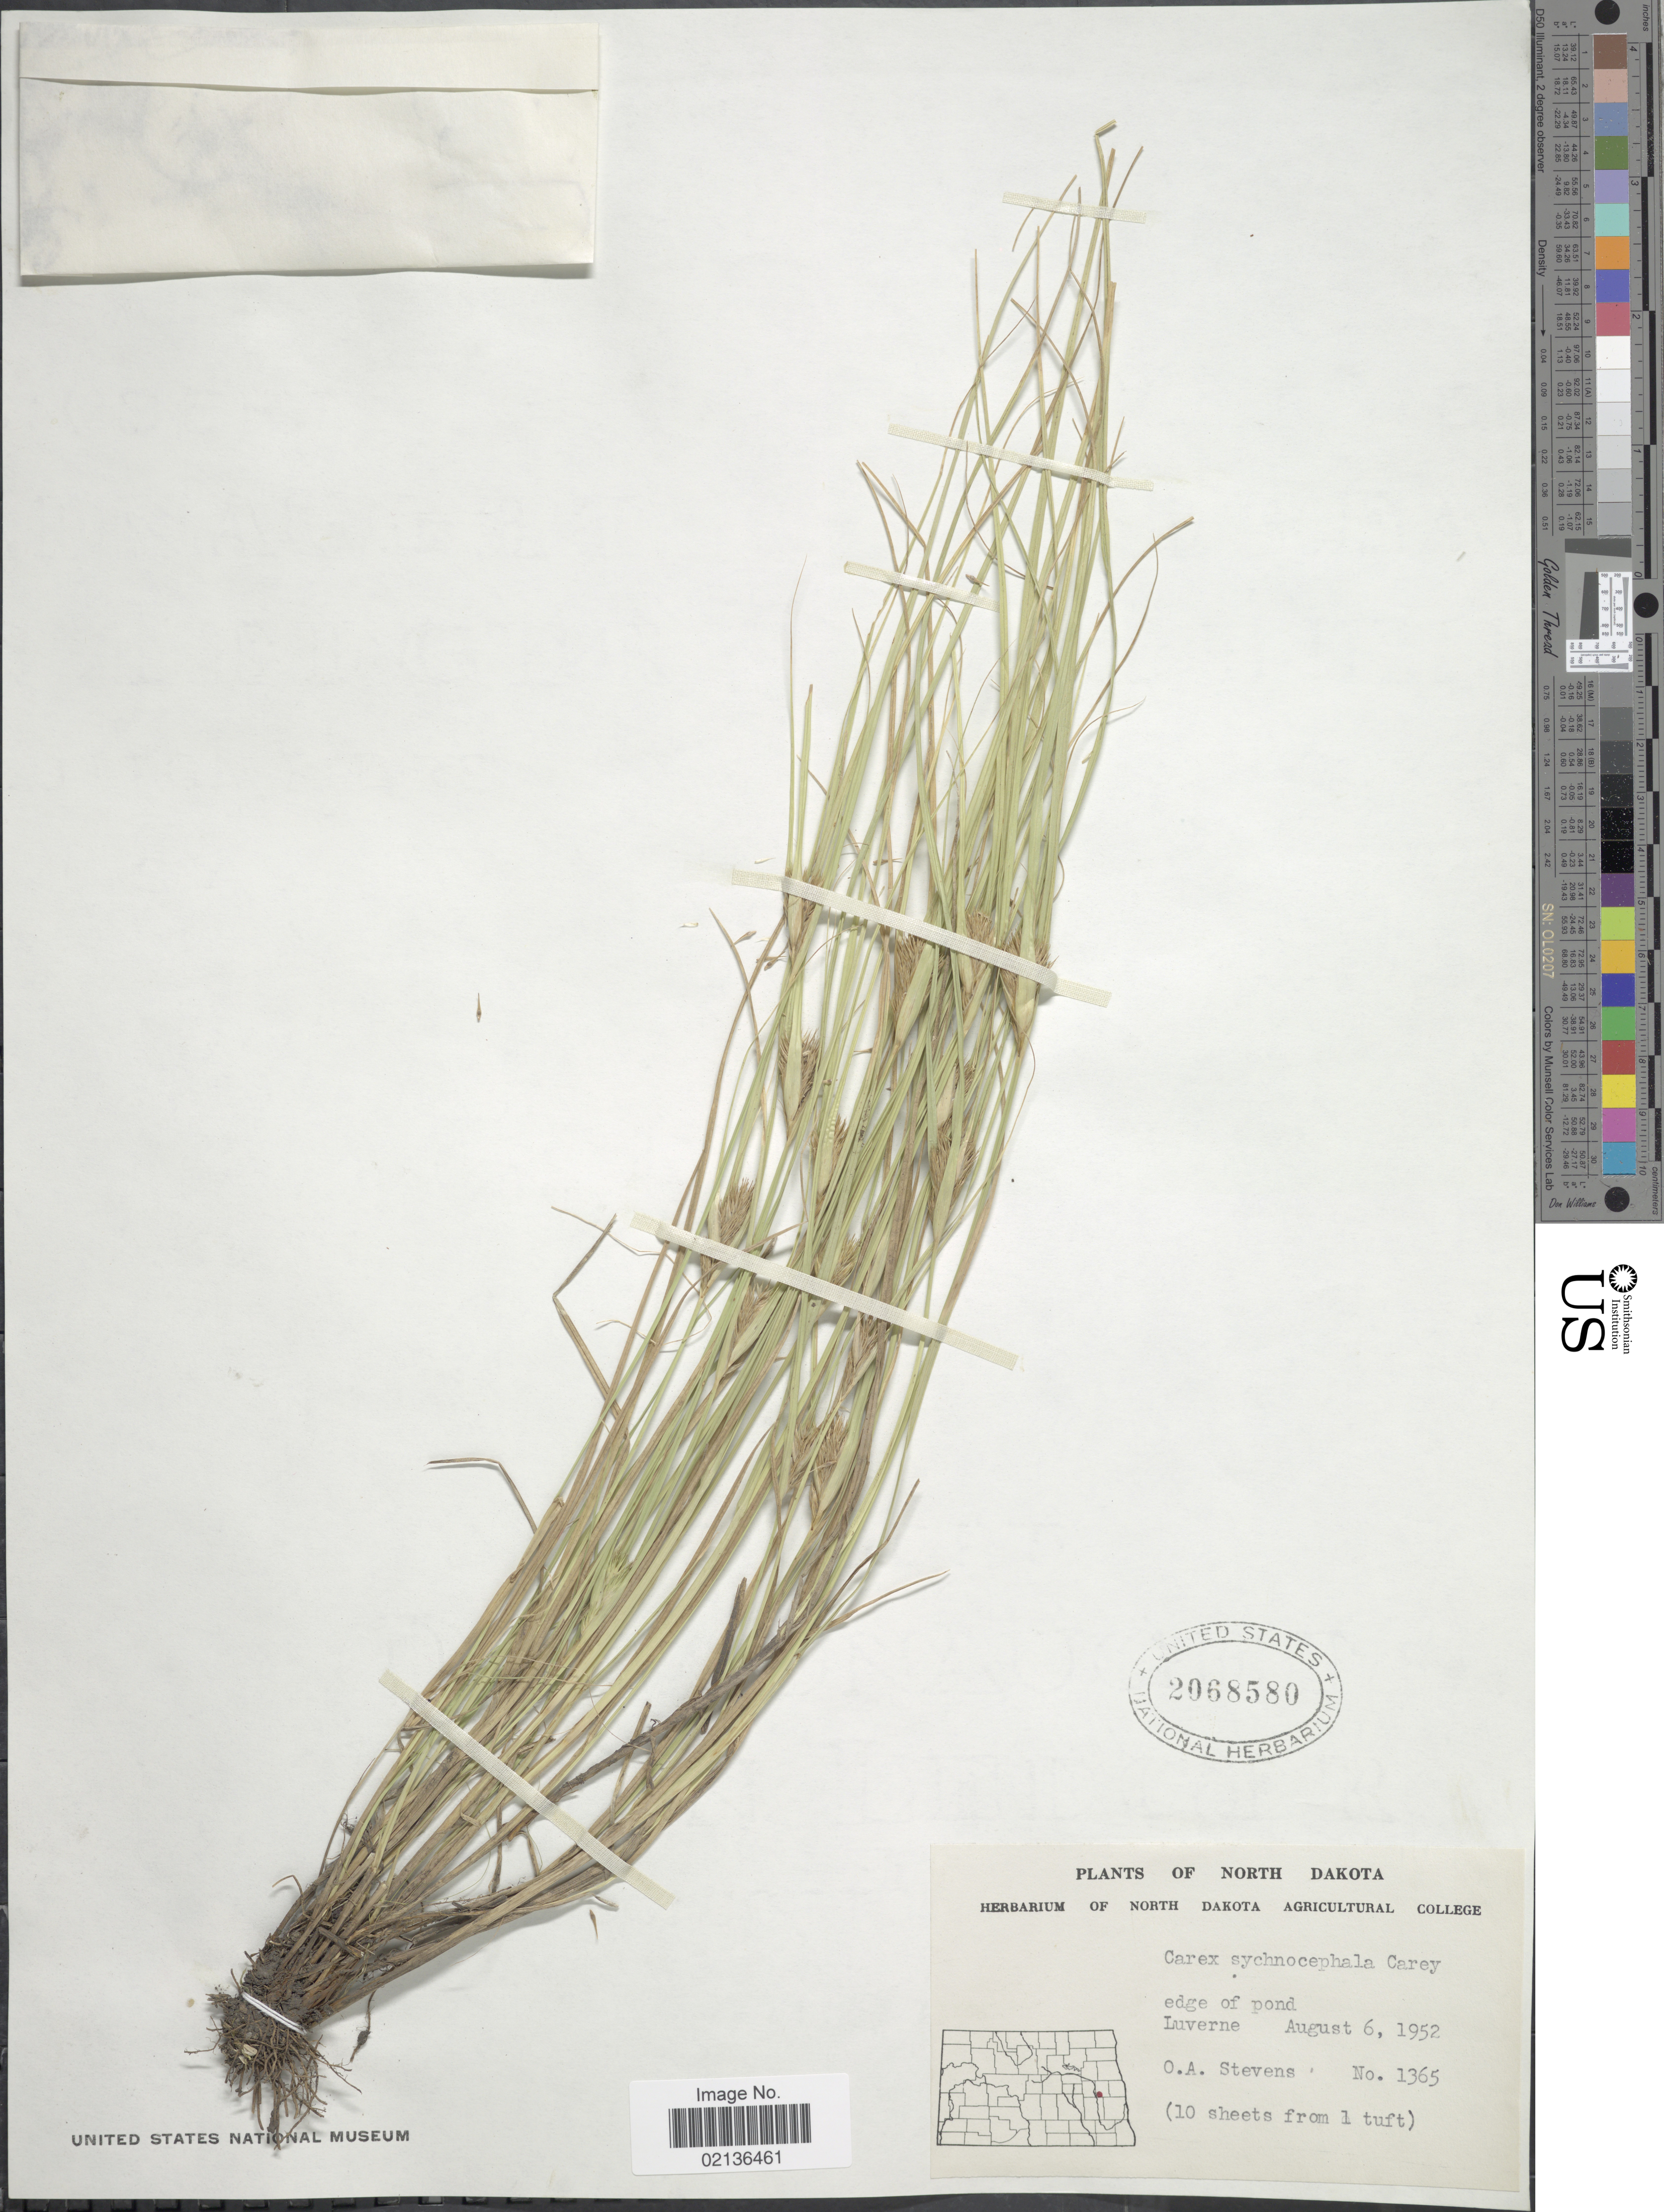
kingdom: Plantae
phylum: Tracheophyta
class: Liliopsida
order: Poales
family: Cyperaceae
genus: Carex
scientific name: Carex sychnocephala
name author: J. Carey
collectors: O. A. Stevens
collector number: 1365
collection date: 1952-08-06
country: United States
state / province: North Dakota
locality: Edge of pond, Luverne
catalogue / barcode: US 2068580